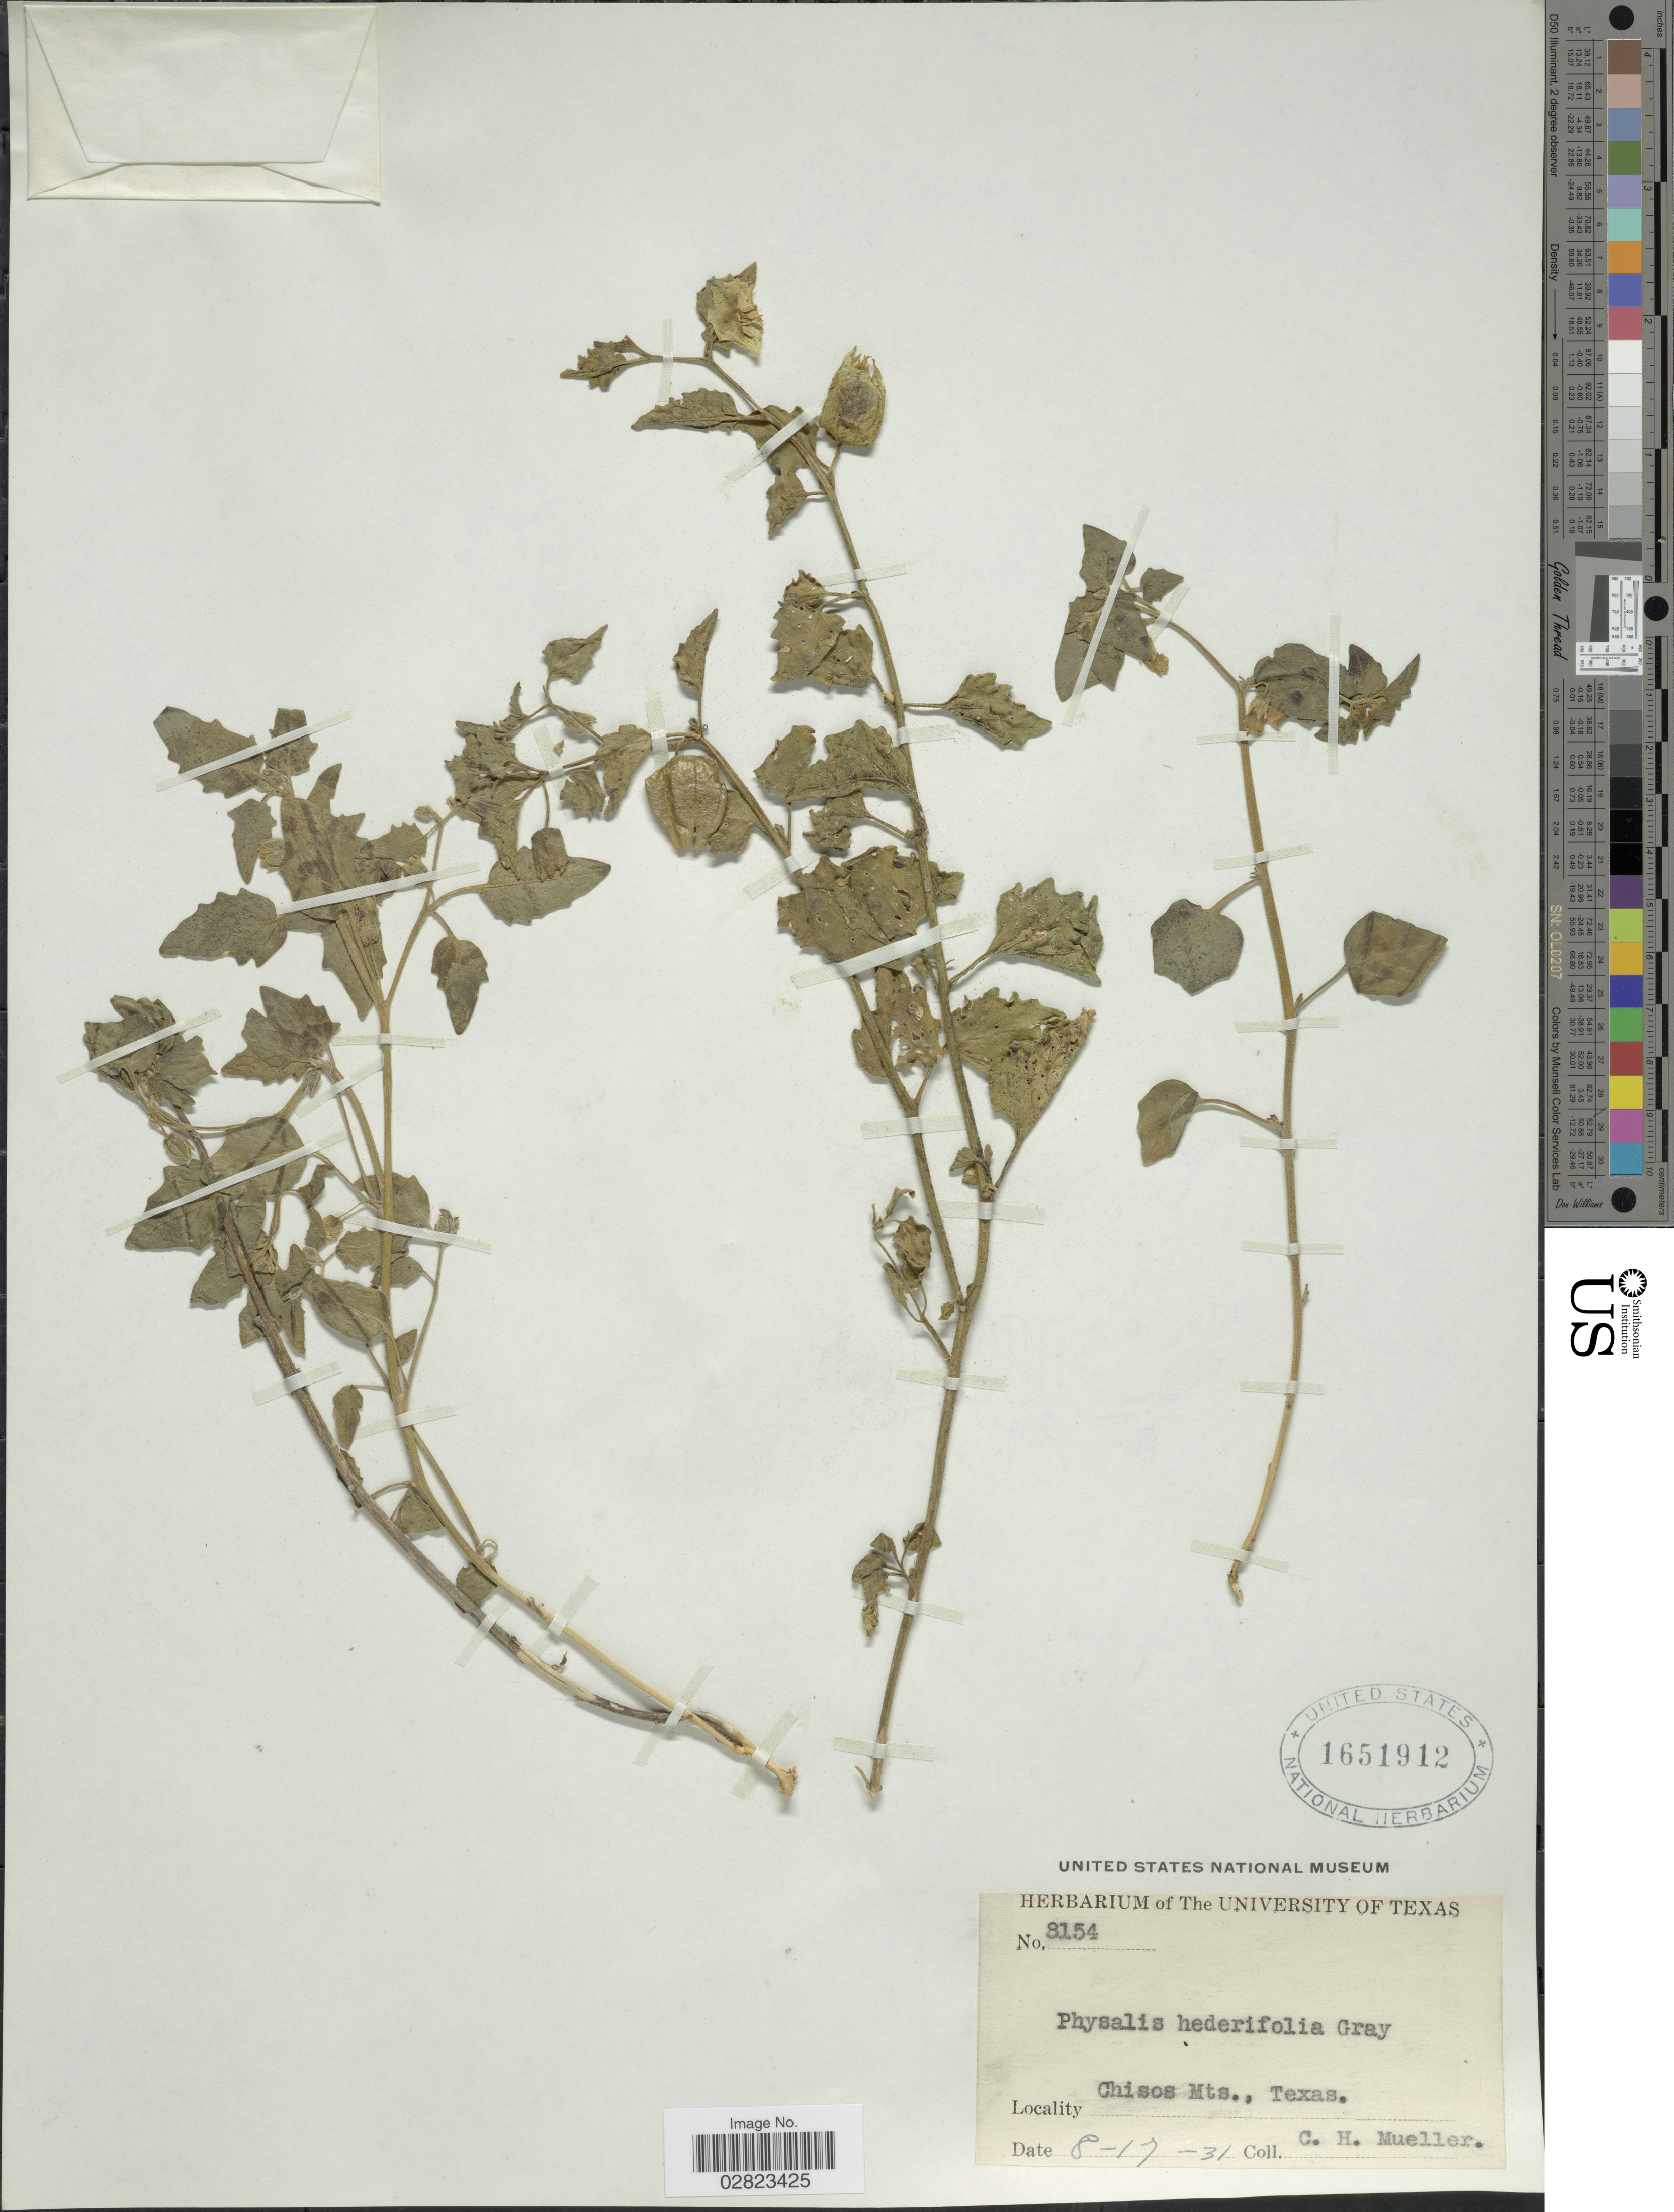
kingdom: Plantae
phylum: Tracheophyta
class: Magnoliopsida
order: Solanales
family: Solanaceae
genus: Physalis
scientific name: Physalis hederifolia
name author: A. Gray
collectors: C. H. Mueller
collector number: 8154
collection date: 1931-08-17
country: United States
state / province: Texas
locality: Chisos Mts.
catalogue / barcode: US 1651912